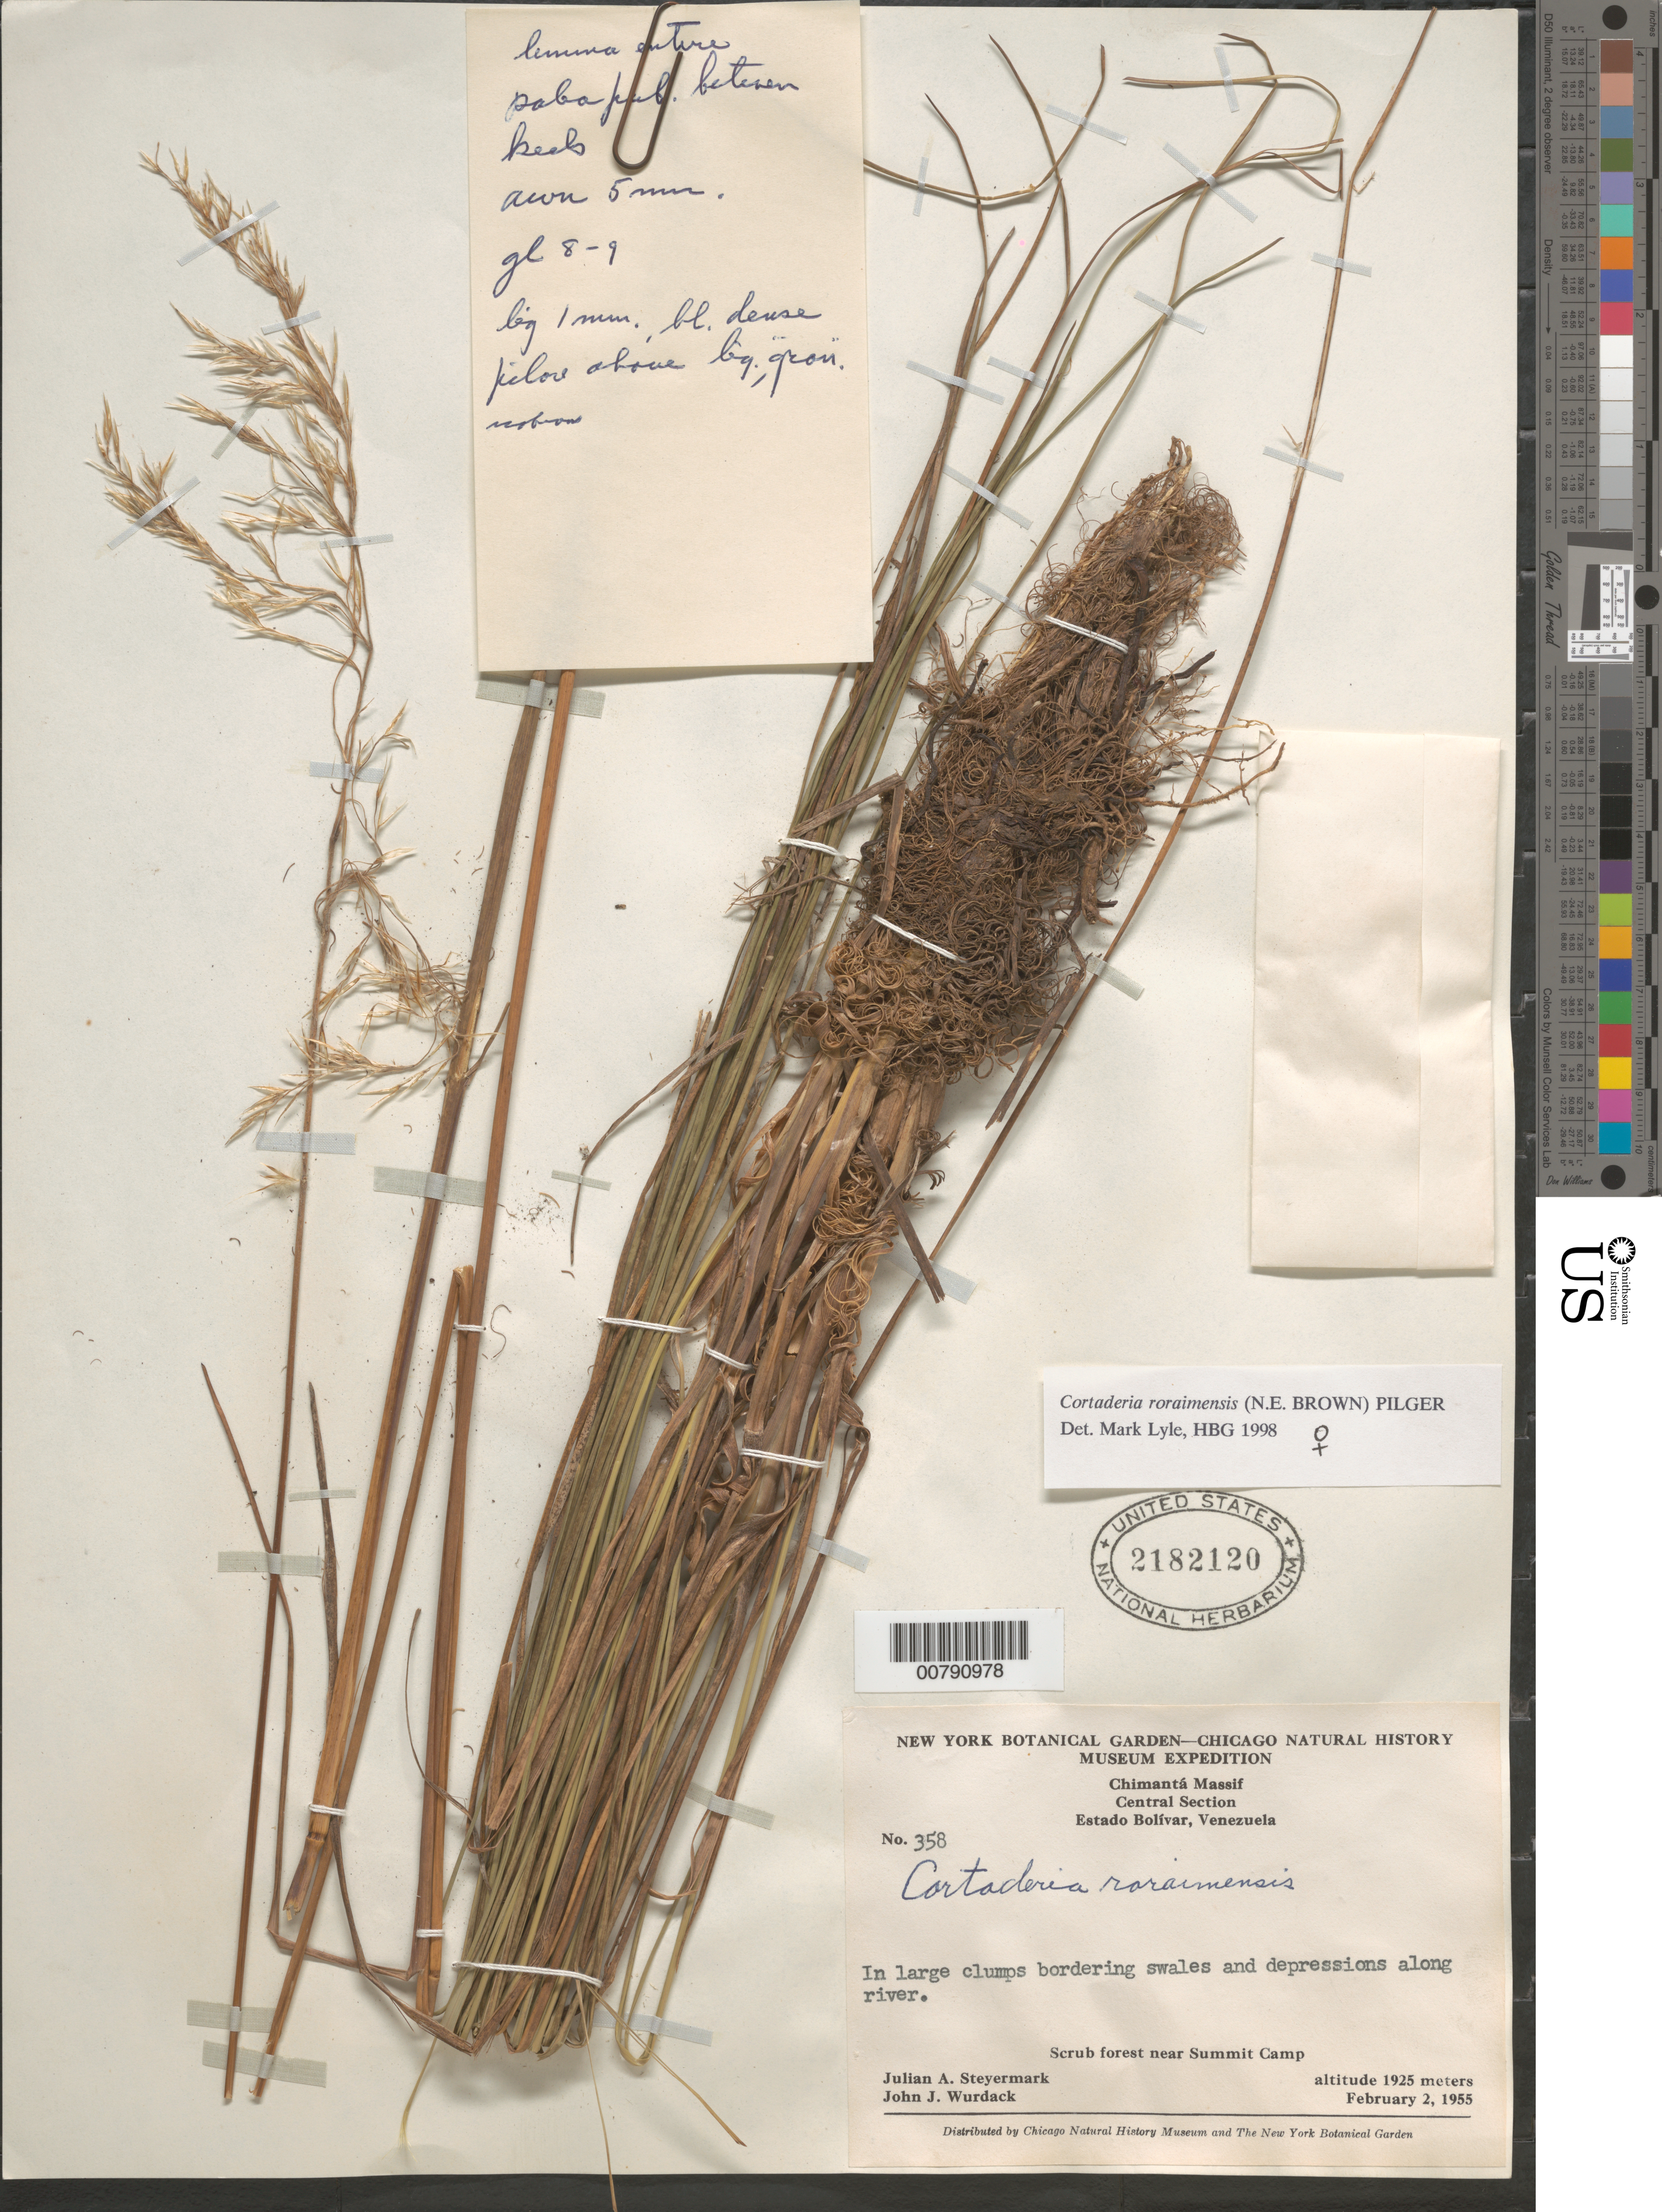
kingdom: Plantae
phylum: Tracheophyta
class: Liliopsida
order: Poales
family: Poaceae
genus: Cortaderia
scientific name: Cortaderia roraimensis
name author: (N.E. Br.) Pilg.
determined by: Lyle, M.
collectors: J. Steyermark & J. J. Wurdack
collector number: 55 358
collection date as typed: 2-Feb-55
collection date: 1955-02-02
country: Venezuela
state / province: Bolívar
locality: Chimantá Massif, Central Section, above Summit Camp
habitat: Scrub forest, bordering swales and depressions along river.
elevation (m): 1925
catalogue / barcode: US 2182120